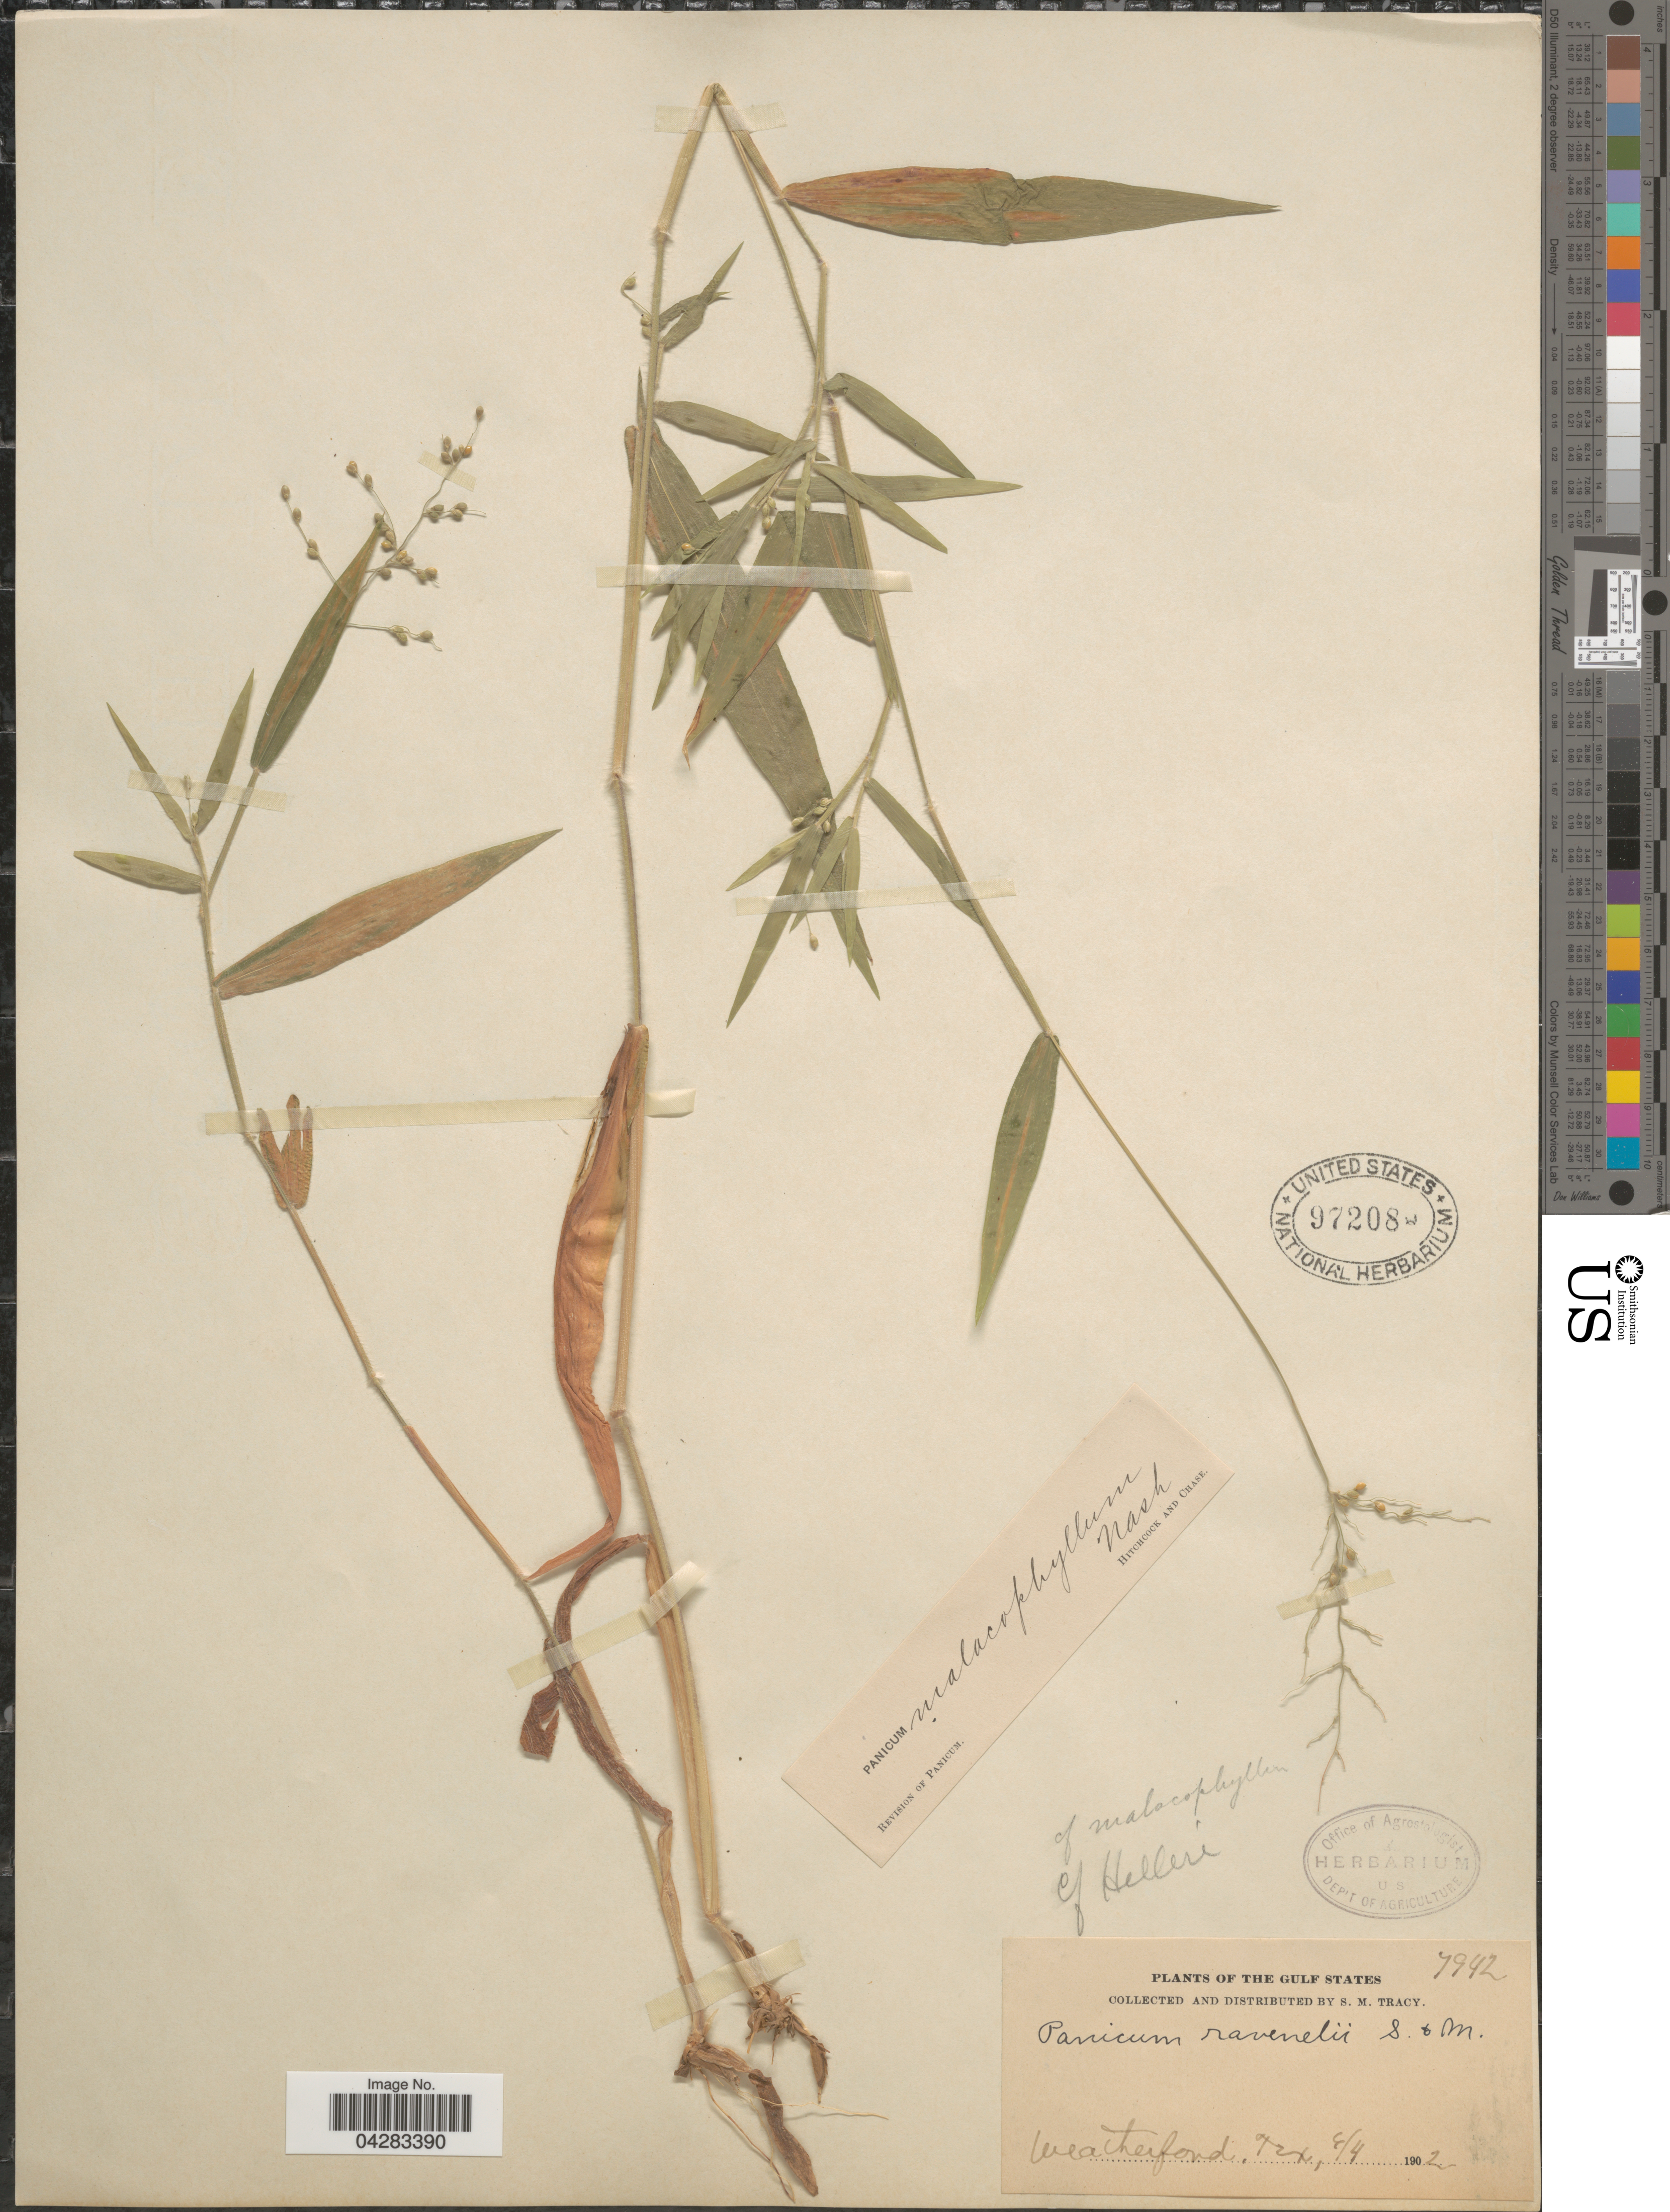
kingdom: Plantae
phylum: Tracheophyta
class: Liliopsida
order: Poales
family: Poaceae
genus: Dichanthelium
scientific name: Dichanthelium malacophyllum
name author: (Nash) Gould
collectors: S. M. Tracy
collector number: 7942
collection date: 1902-08-04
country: United States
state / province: Texas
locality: The Gulf States. Weatherford.